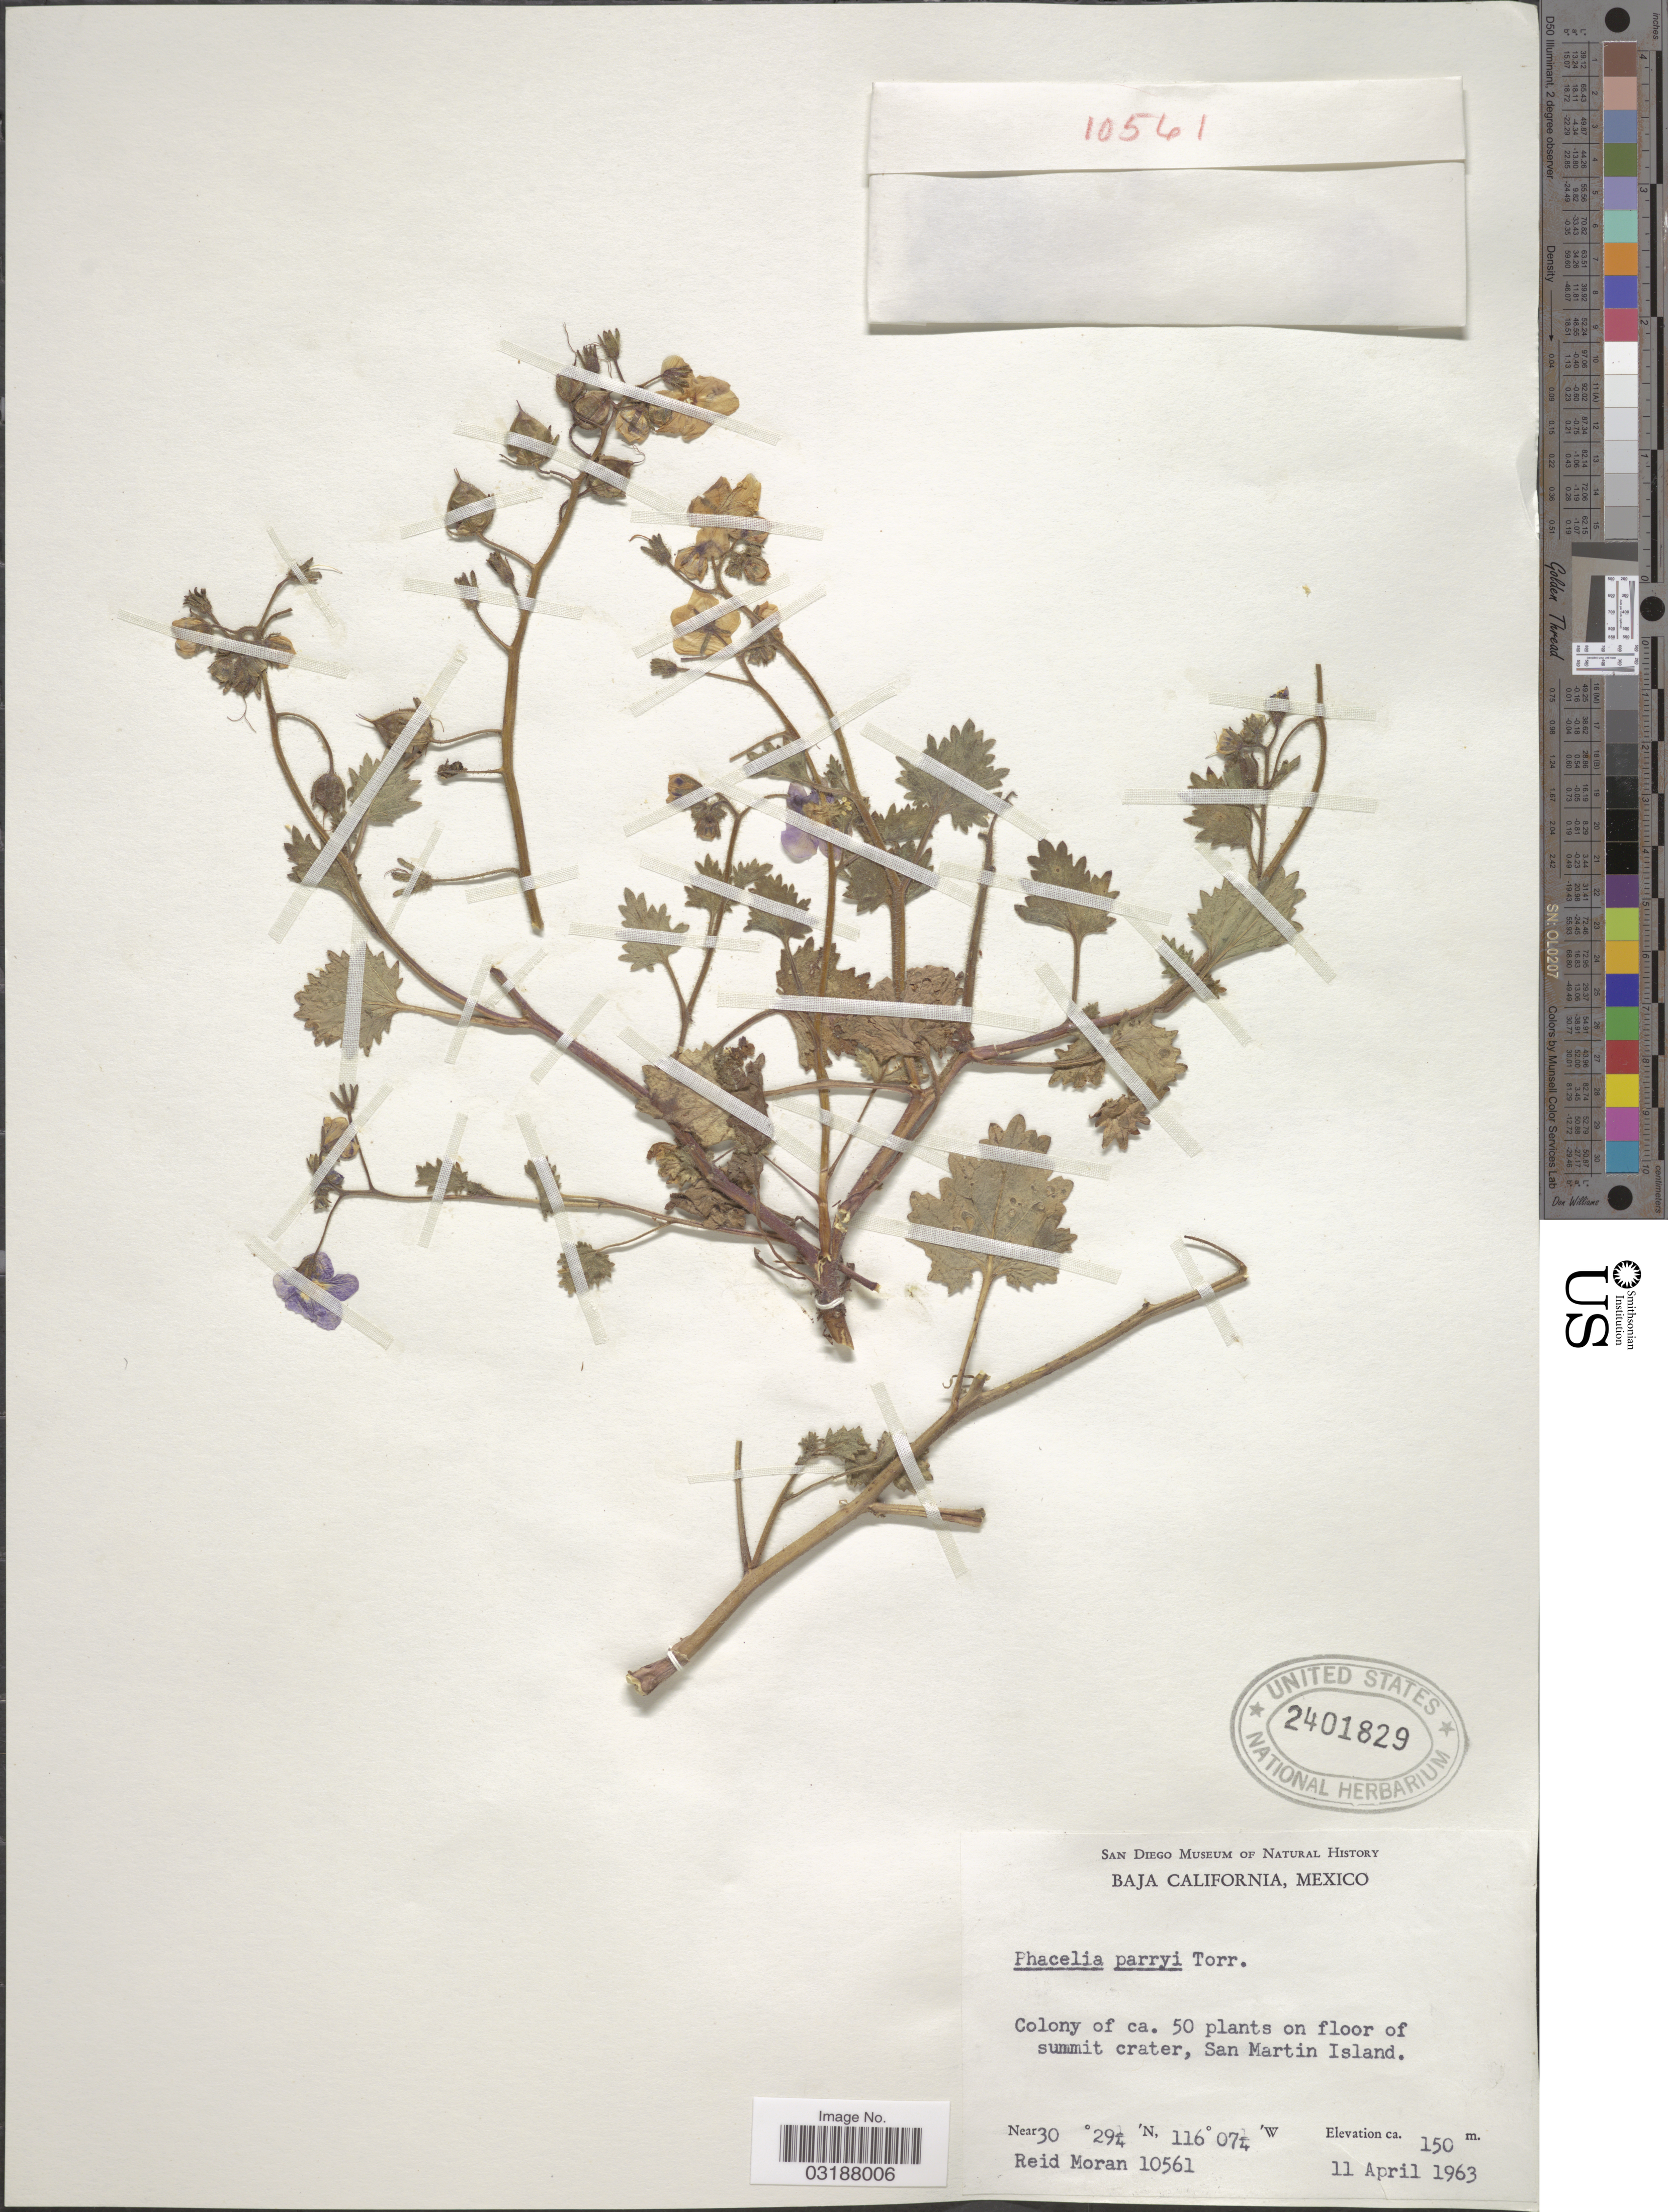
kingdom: Plantae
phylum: Tracheophyta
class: Magnoliopsida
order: Boraginales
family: Hydrophyllaceae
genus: Phacelia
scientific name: Phacelia parryi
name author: Torr. in Emory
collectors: R. Moran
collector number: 10561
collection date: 1963-04-11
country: Mexico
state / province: Baja California Norte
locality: Colony of ca. 50 plants on floor of summit crater, San Martin Island.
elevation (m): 150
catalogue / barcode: US 2401829